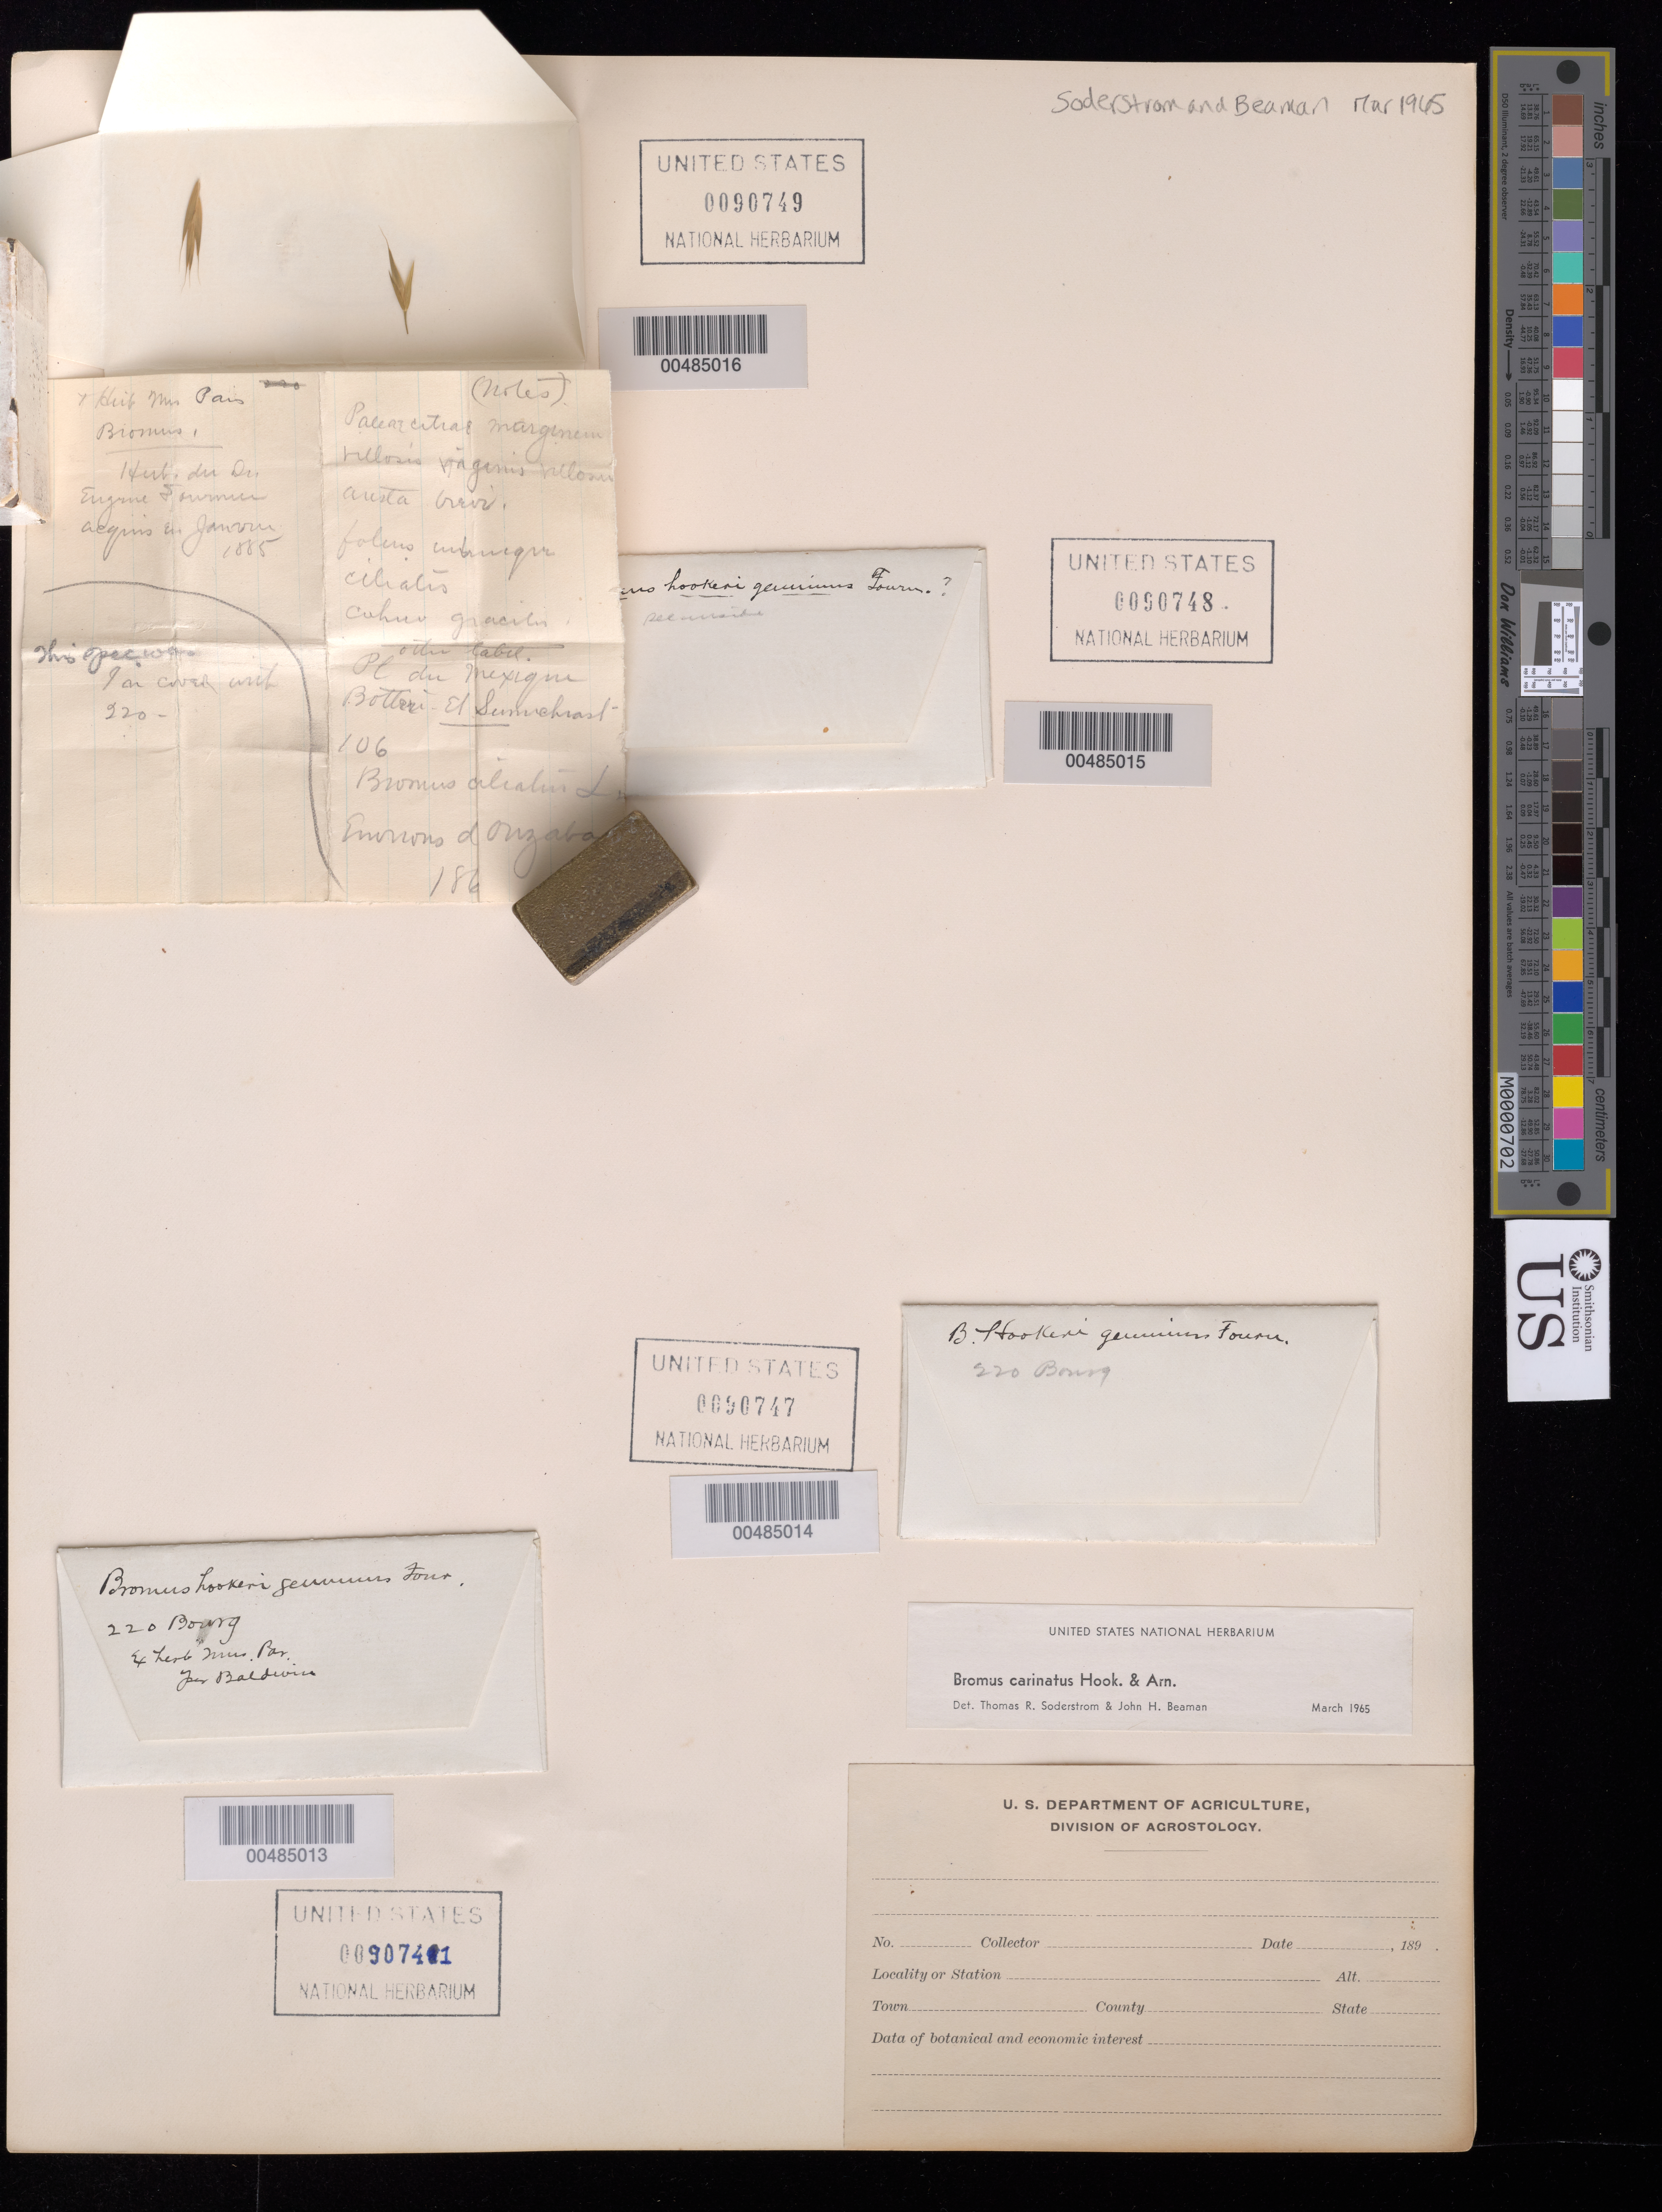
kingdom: Plantae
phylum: Tracheophyta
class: Liliopsida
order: Poales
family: Poaceae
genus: Bromus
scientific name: Bromus carinatus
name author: Hook. & Arn.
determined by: Soderstrom, T. R.; Beaman, J. H.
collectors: E. Bourgeau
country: Mexico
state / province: Jalisco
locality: San Ramon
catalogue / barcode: US 90749